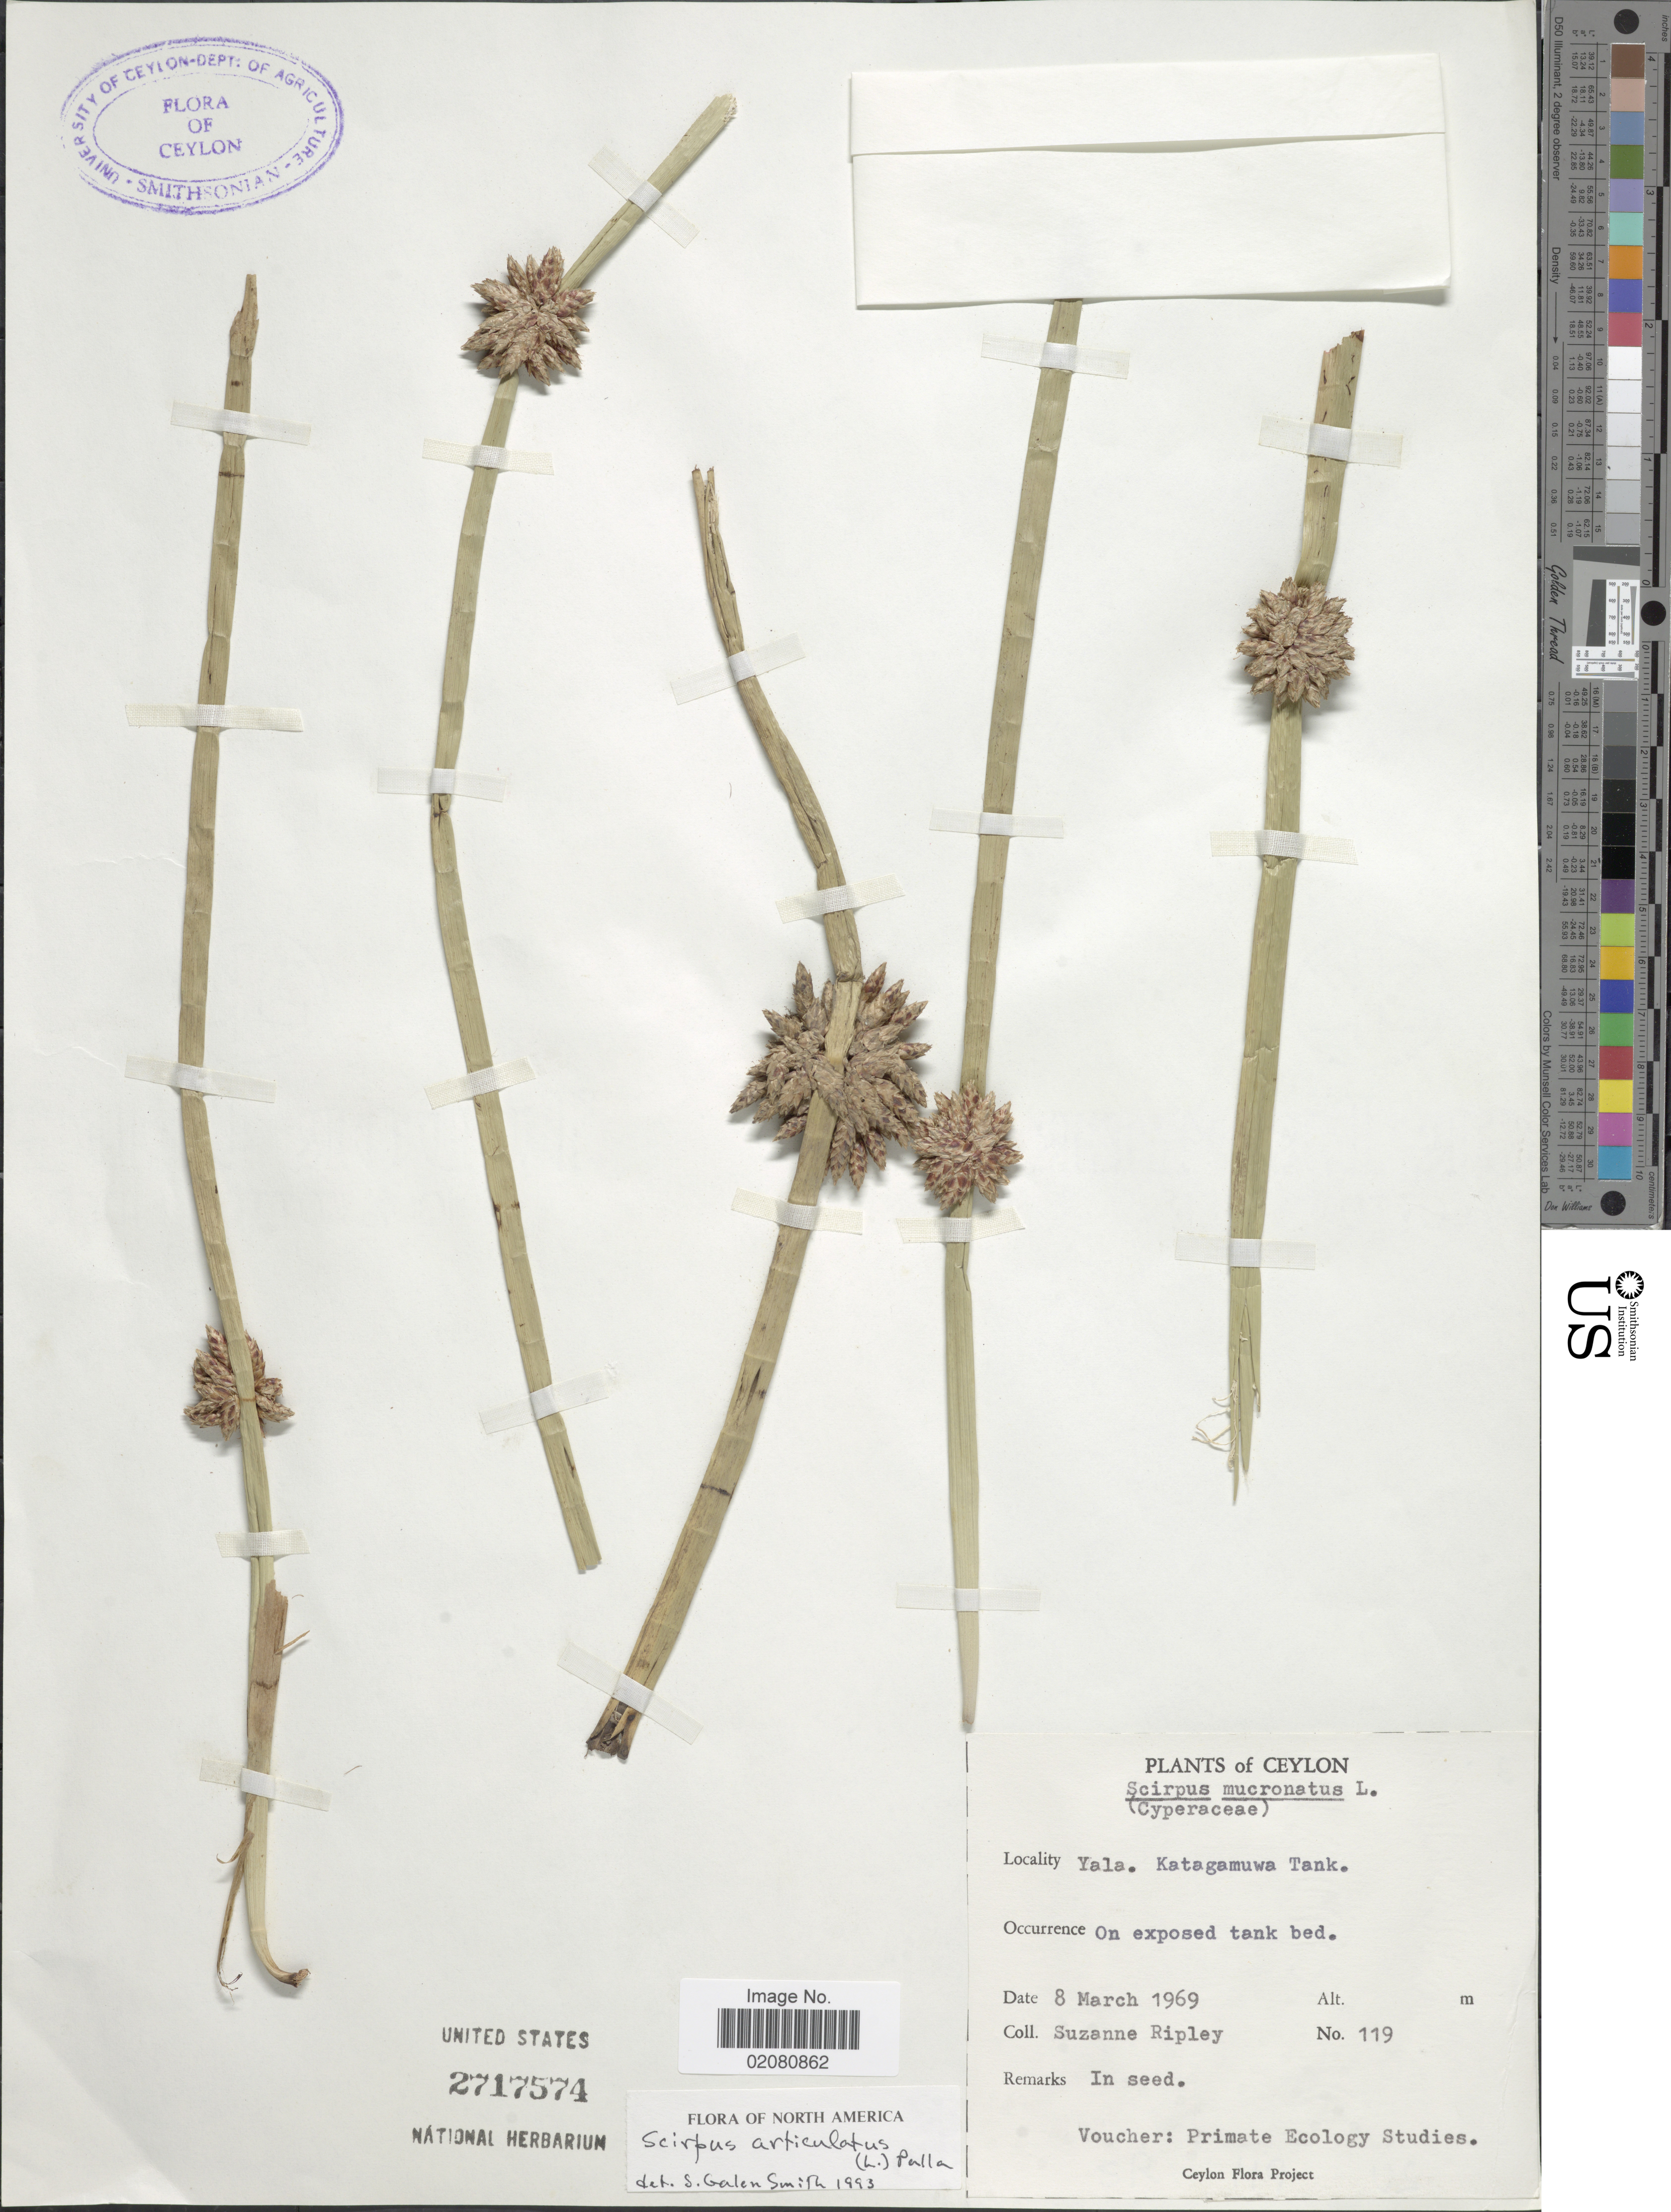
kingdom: Plantae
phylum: Tracheophyta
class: Liliopsida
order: Poales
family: Cyperaceae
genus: Schoenoplectus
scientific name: Schoenoplectus articulatus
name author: (L.) Palla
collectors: S. Ripley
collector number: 119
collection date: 1969-03-08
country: Sri Lanka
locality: Ceylon. Yala. Katagamuwa Tank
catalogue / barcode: US 2717574